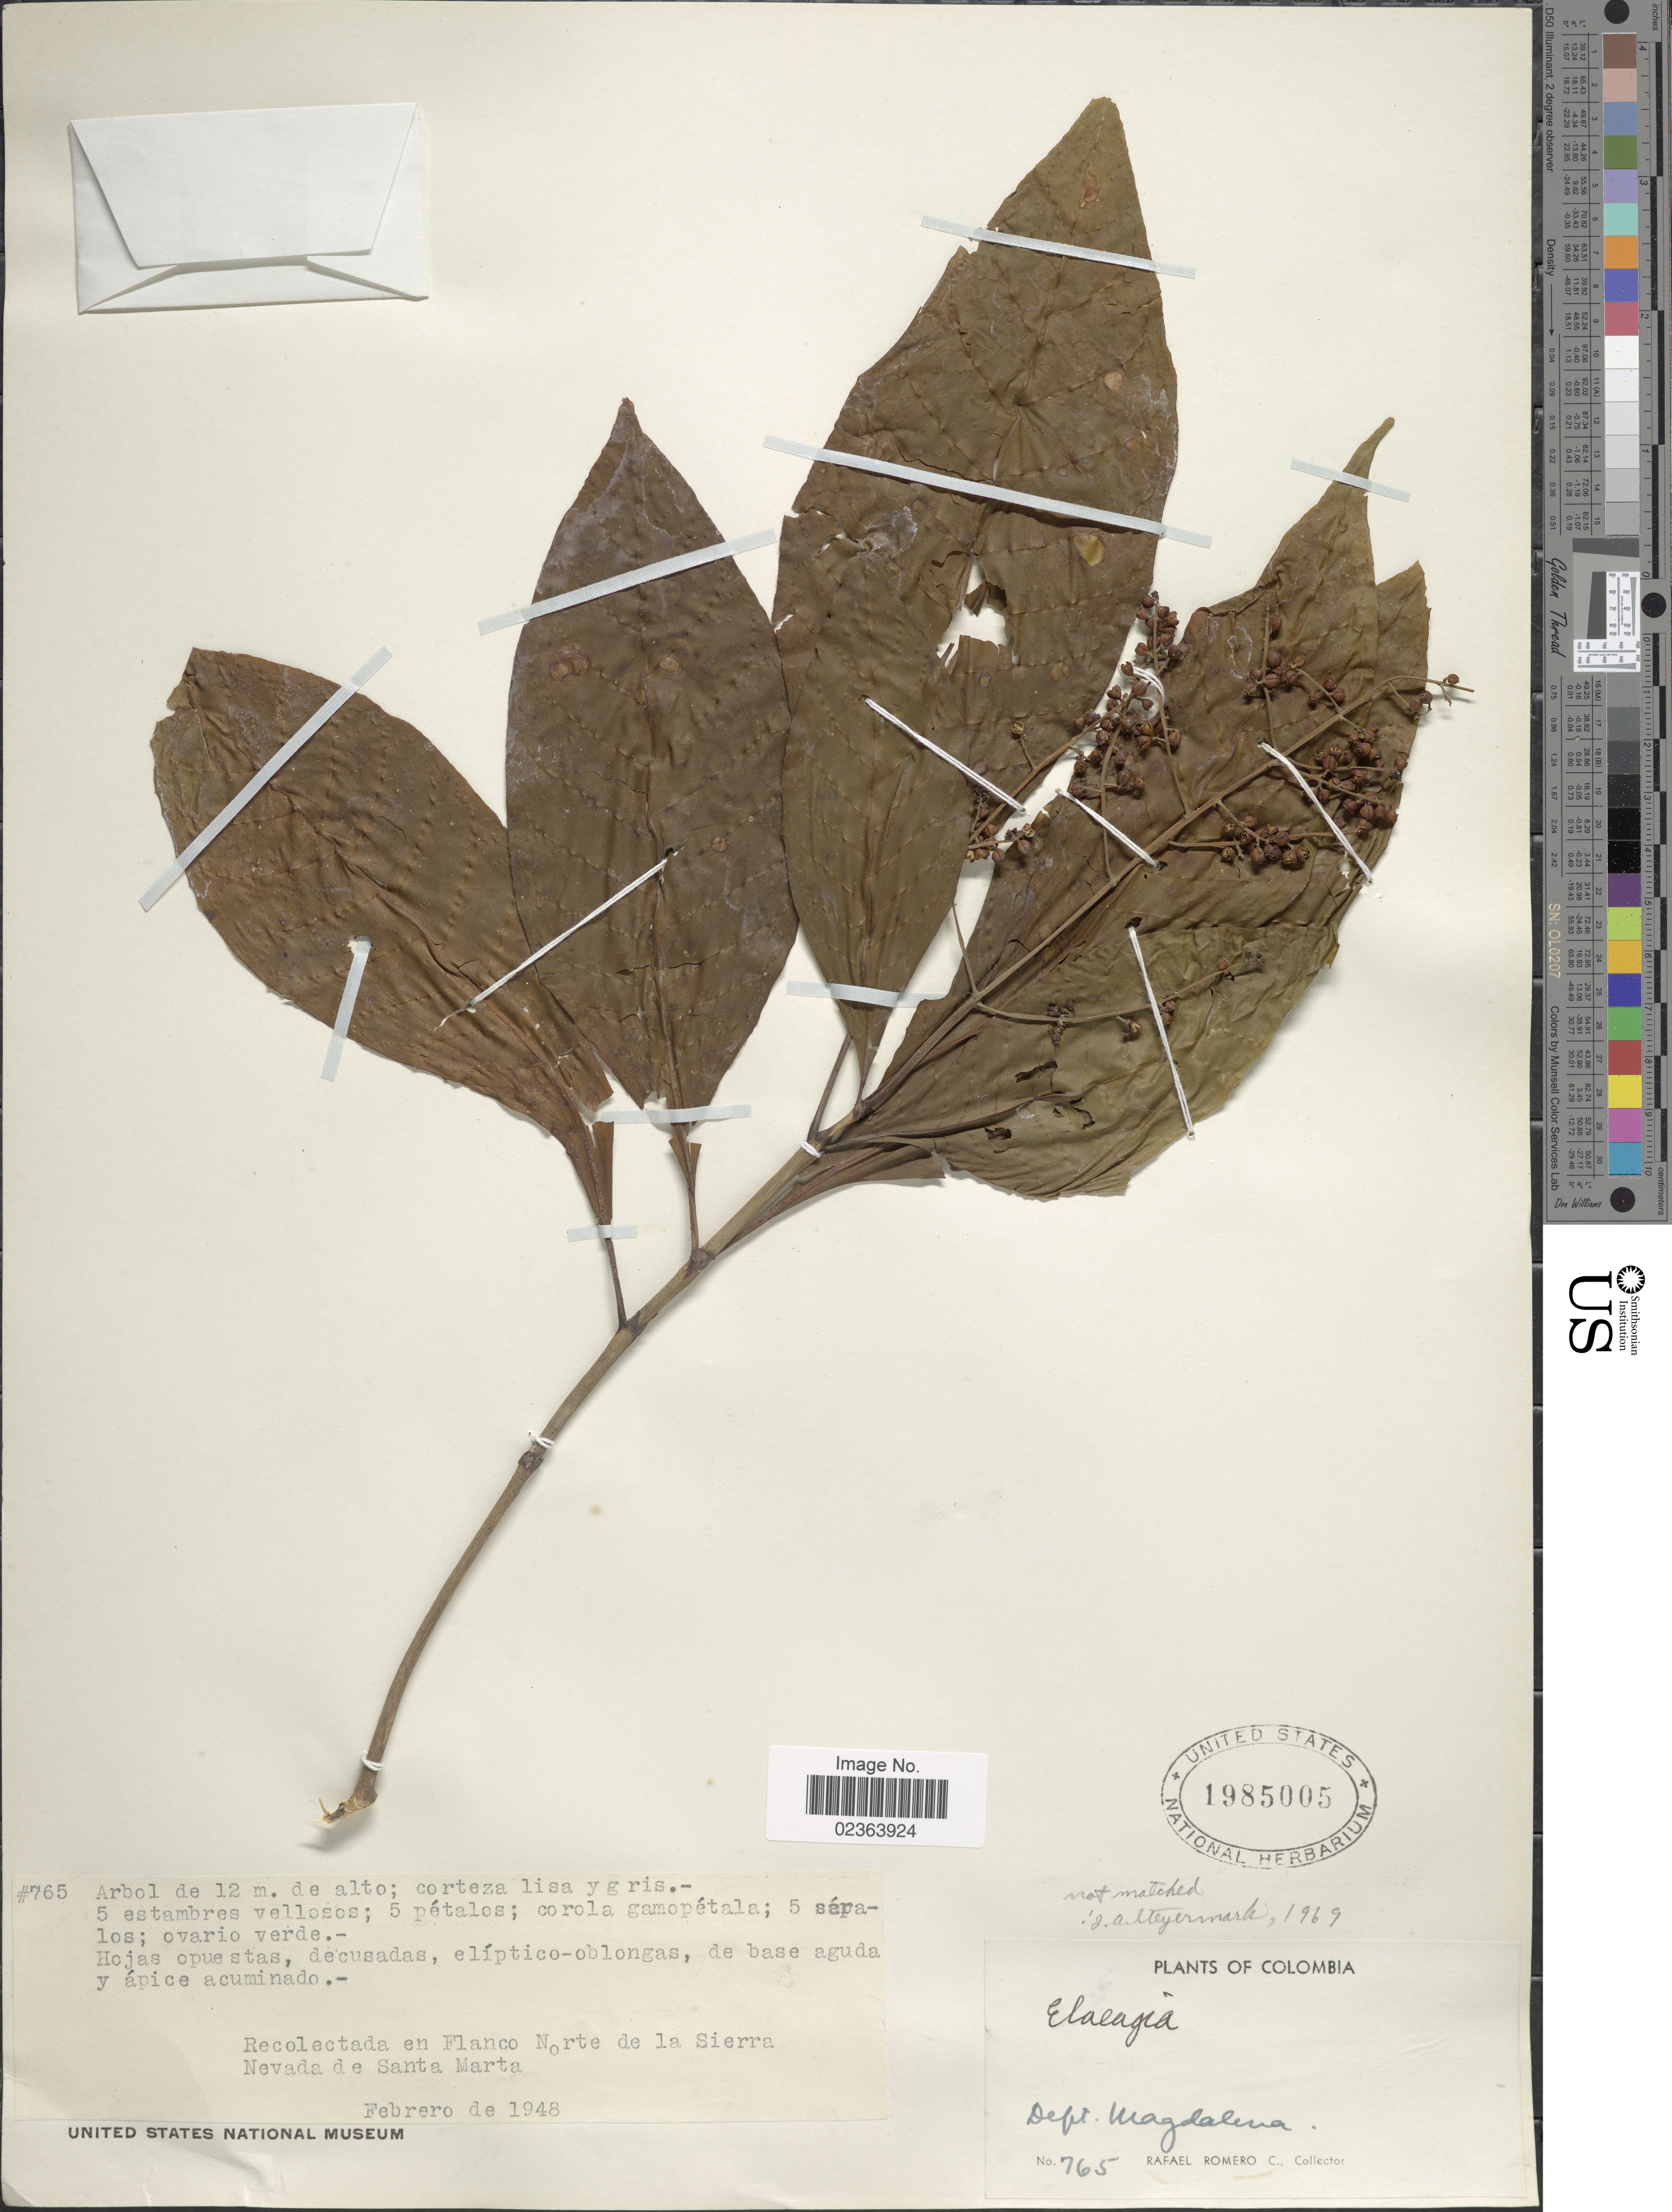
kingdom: Plantae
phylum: Tracheophyta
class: Magnoliopsida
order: Gentianales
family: Rubiaceae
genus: Elaeagia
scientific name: Elaeagia sp.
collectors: R. Romero Castañeda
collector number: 765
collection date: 1948-02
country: Colombia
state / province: Magdalena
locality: Recolectada en Flanco Norte de la Sierra Nevada de Santa Marta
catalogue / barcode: US 1985005